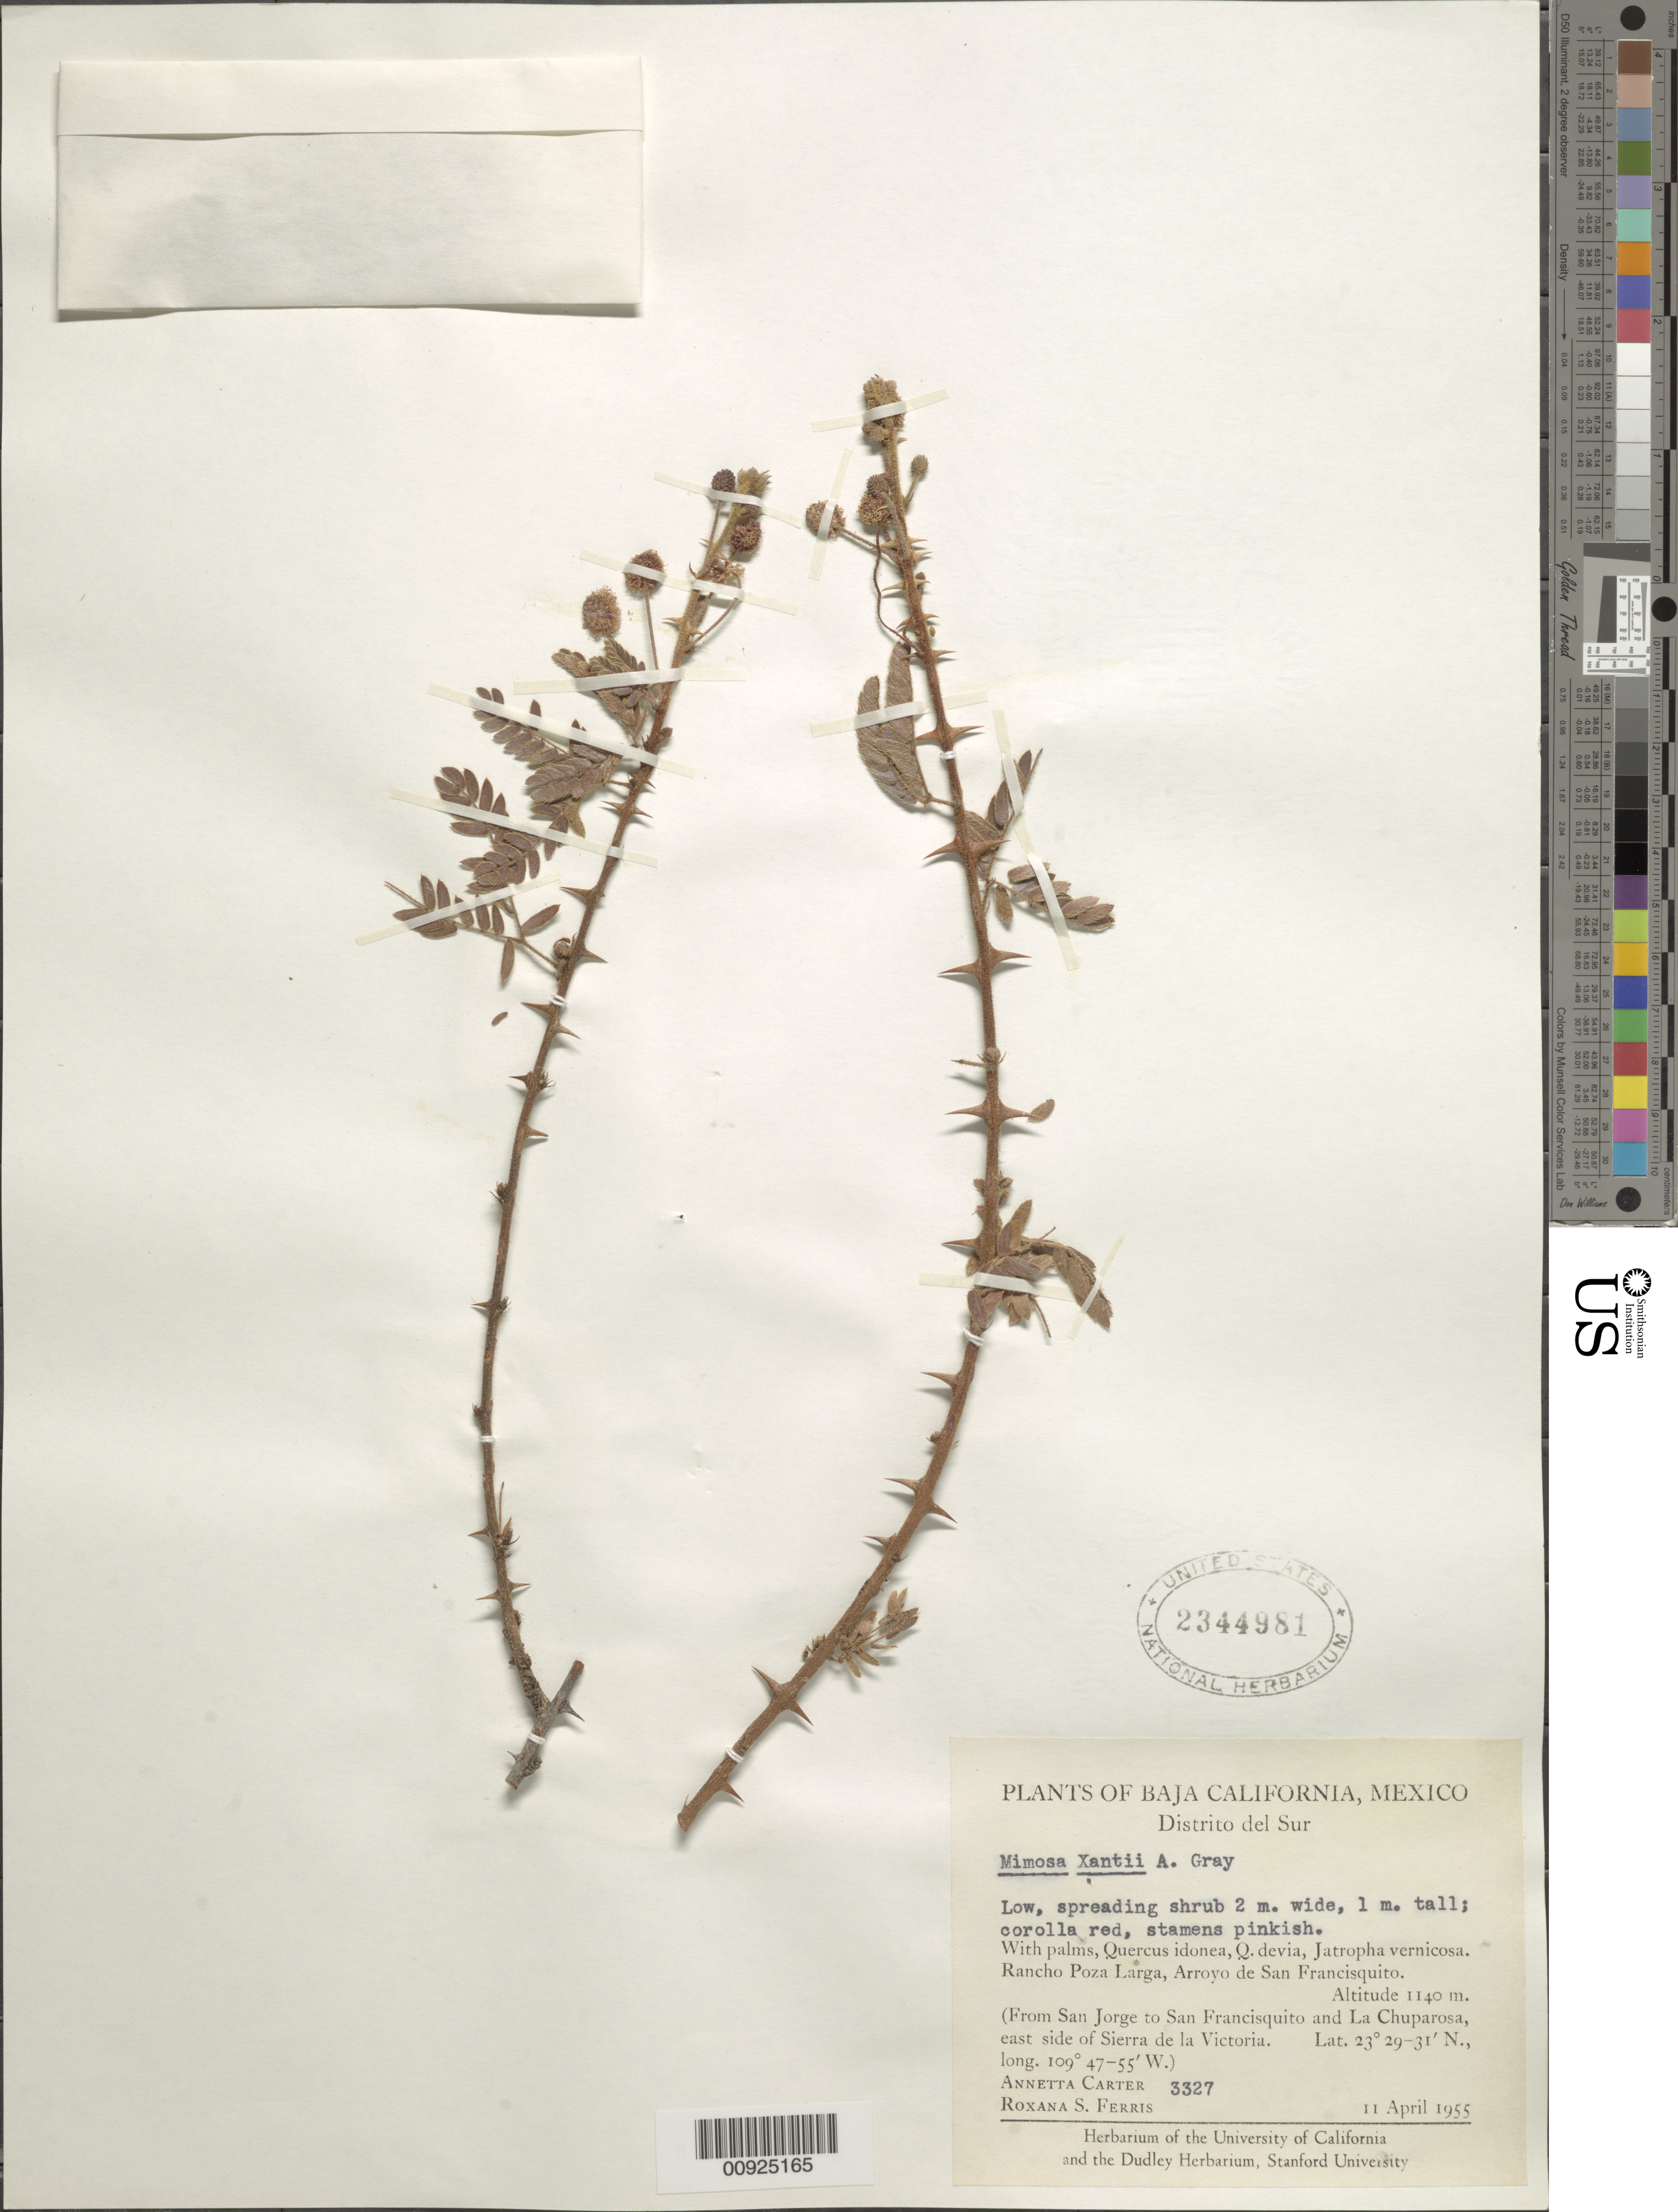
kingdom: Plantae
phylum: Tracheophyta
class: Magnoliopsida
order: Fabales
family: Fabaceae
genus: Mimosa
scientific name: Mimosa xanti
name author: A. Gray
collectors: A. Carter & R. S. Ferris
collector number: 3327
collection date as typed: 11 Apr 1955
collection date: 1955-04-11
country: Mexico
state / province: Baja California Sur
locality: Rancho Poza Larga, Arroyo de San Francisquito (From San Jorge to San Francisquito and La Chuparosa, east side of Sierra de la Victoria).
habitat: With palms, Quercus idonea, Q. devia, Jatropha vernicosa.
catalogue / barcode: US 2344981